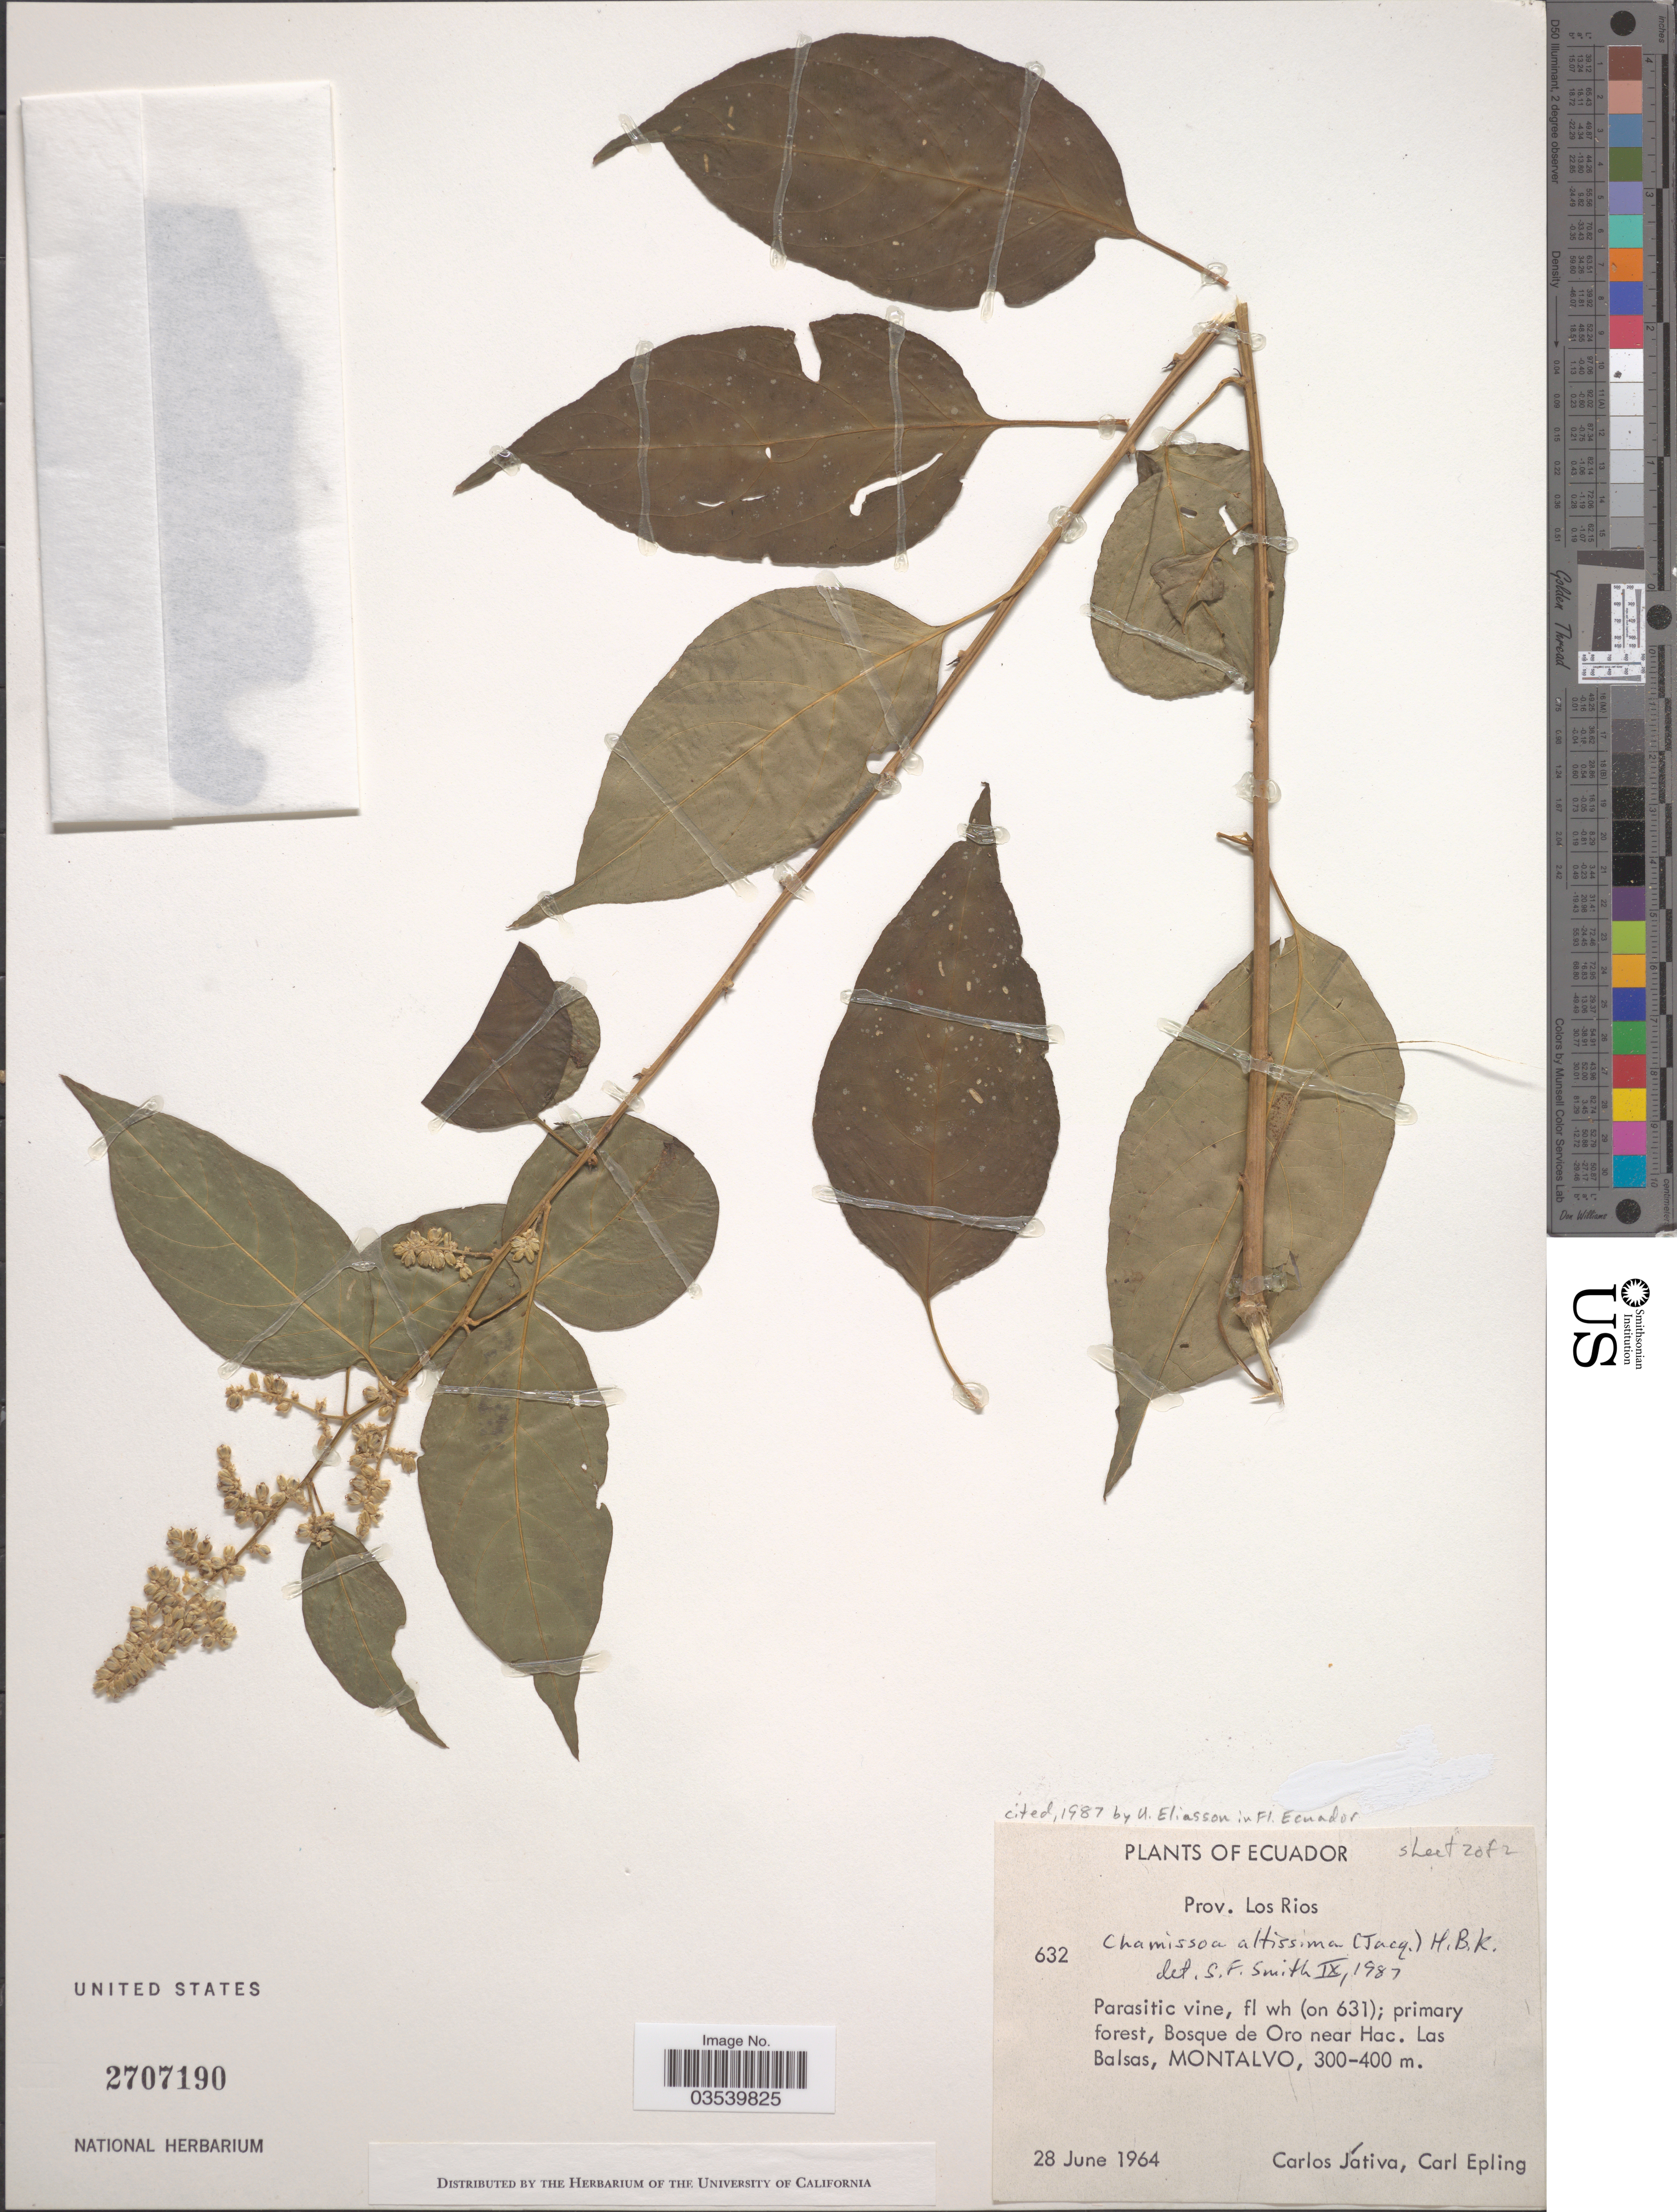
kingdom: Plantae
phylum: Tracheophyta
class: Magnoliopsida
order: Caryophyllales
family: Amaranthaceae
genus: Chamissoa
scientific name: Chamissoa altissima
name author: (Jacq.) Kunth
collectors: C. D. Játiva & C. C. Epling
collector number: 632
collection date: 1964-06-28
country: Ecuador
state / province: Los Ríos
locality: Bosque de Oro near Hac. Las Balsas, Montalvo.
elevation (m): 300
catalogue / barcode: US 2707190